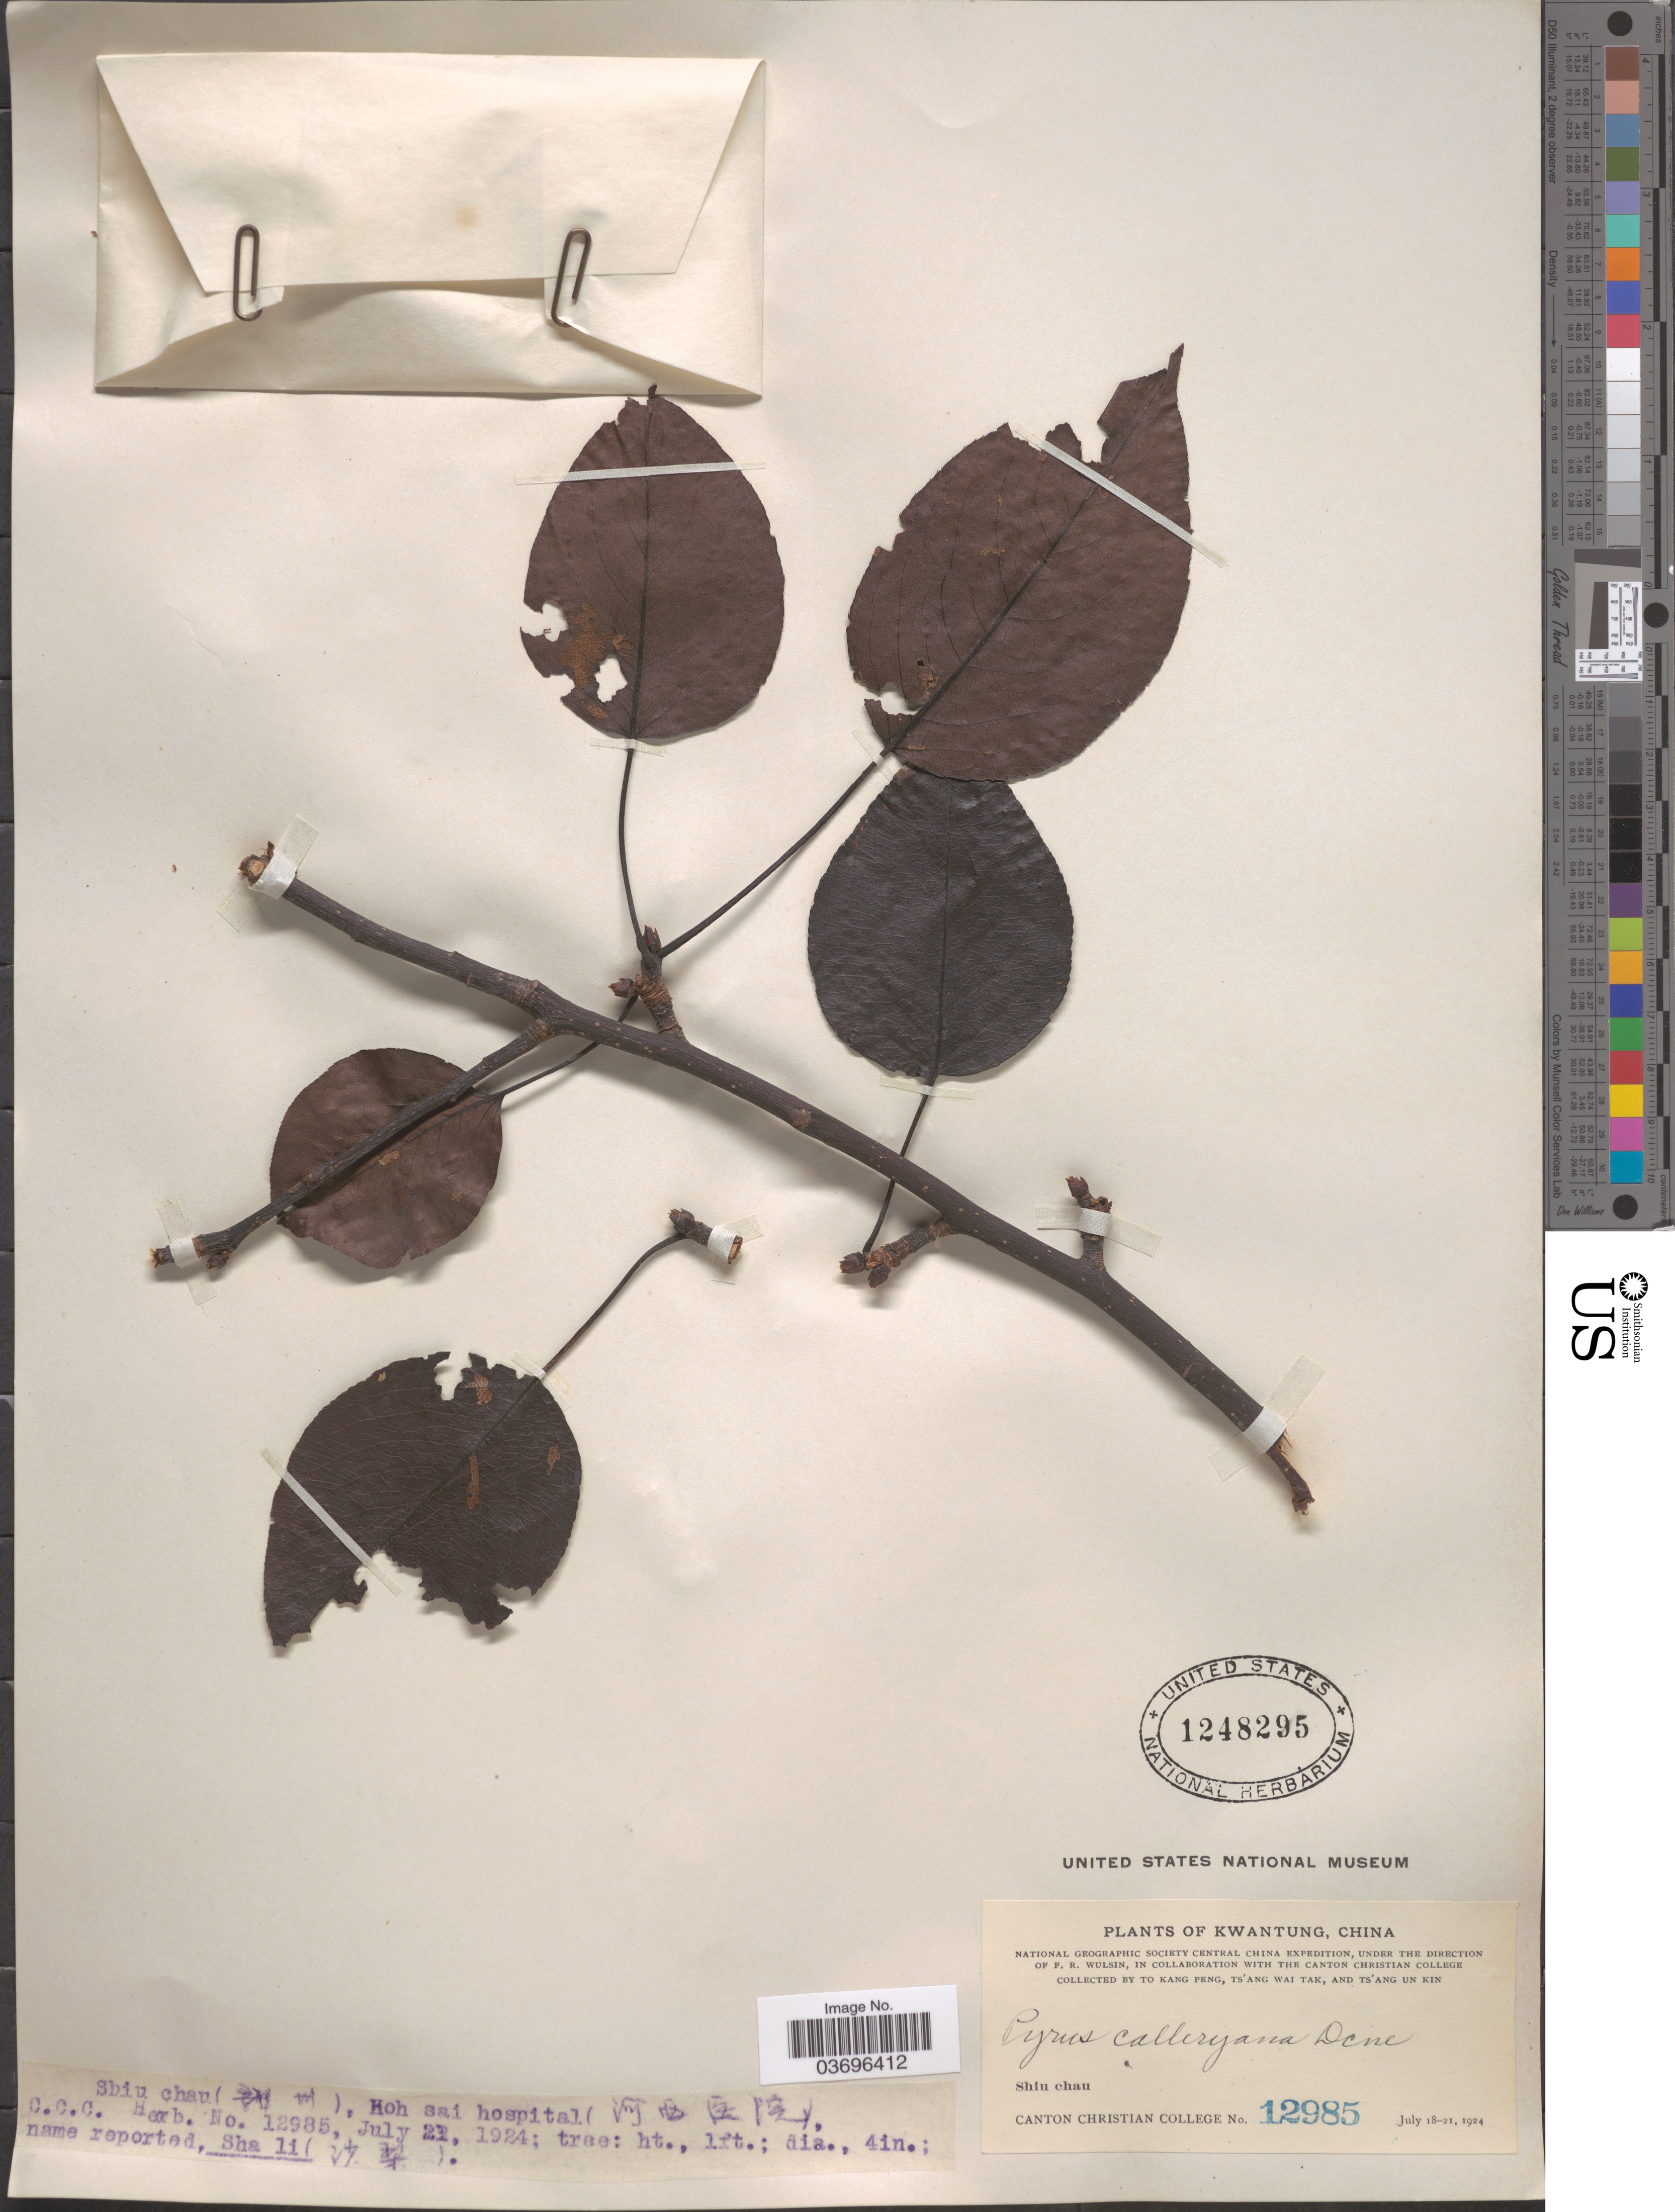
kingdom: Plantae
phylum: Tracheophyta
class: Magnoliopsida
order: Rosales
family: Rosaceae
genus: Pyrus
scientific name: Pyrus calleryana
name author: Decne.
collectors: Kang Peng To, W. T. Tsang & Ts' Ang Un Kin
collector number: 12985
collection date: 1924-07-21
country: China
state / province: Guangdong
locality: Kwantung. Shiu chau (X), Koh [interpreted] sai hospital (X).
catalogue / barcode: US 1248295